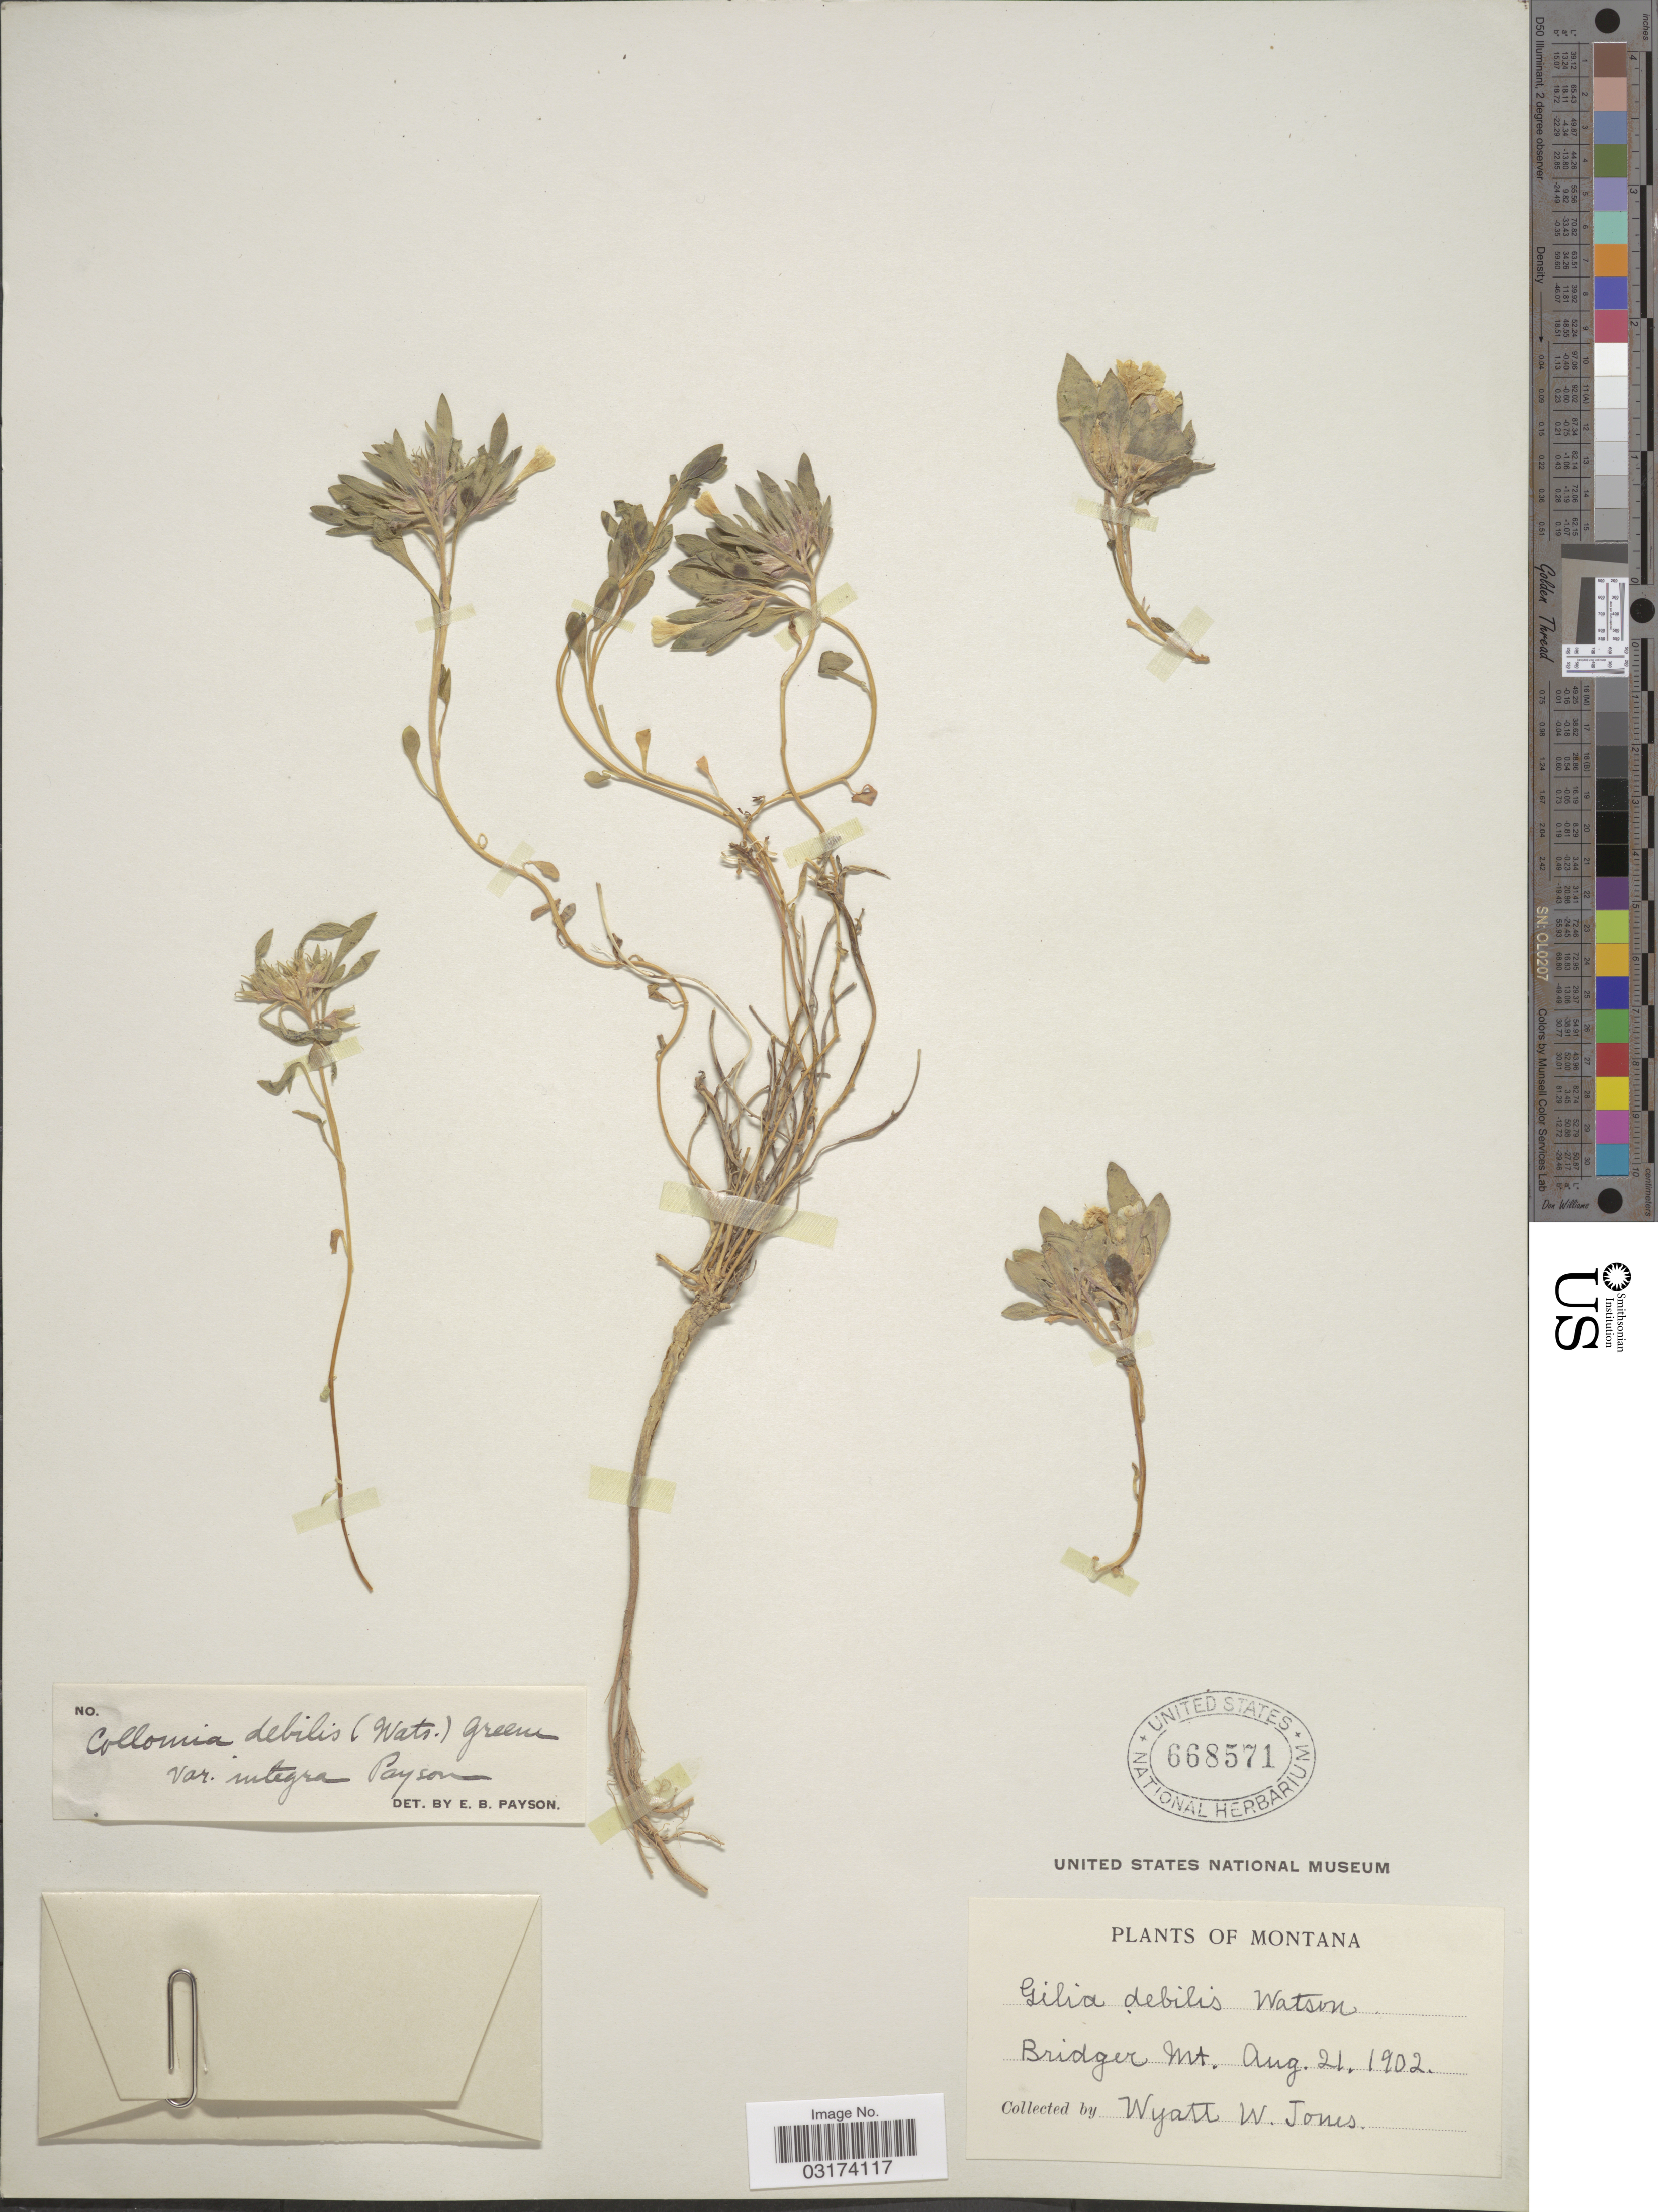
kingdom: Plantae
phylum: Tracheophyta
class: Magnoliopsida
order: Ericales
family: Polemoniaceae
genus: Collomia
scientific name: Collomia debilis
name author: (S. Watson) Greene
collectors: W. W. Jones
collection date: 1902-08-21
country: United States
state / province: Montana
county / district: Gallatin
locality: Bridger Mt.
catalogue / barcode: US 668571